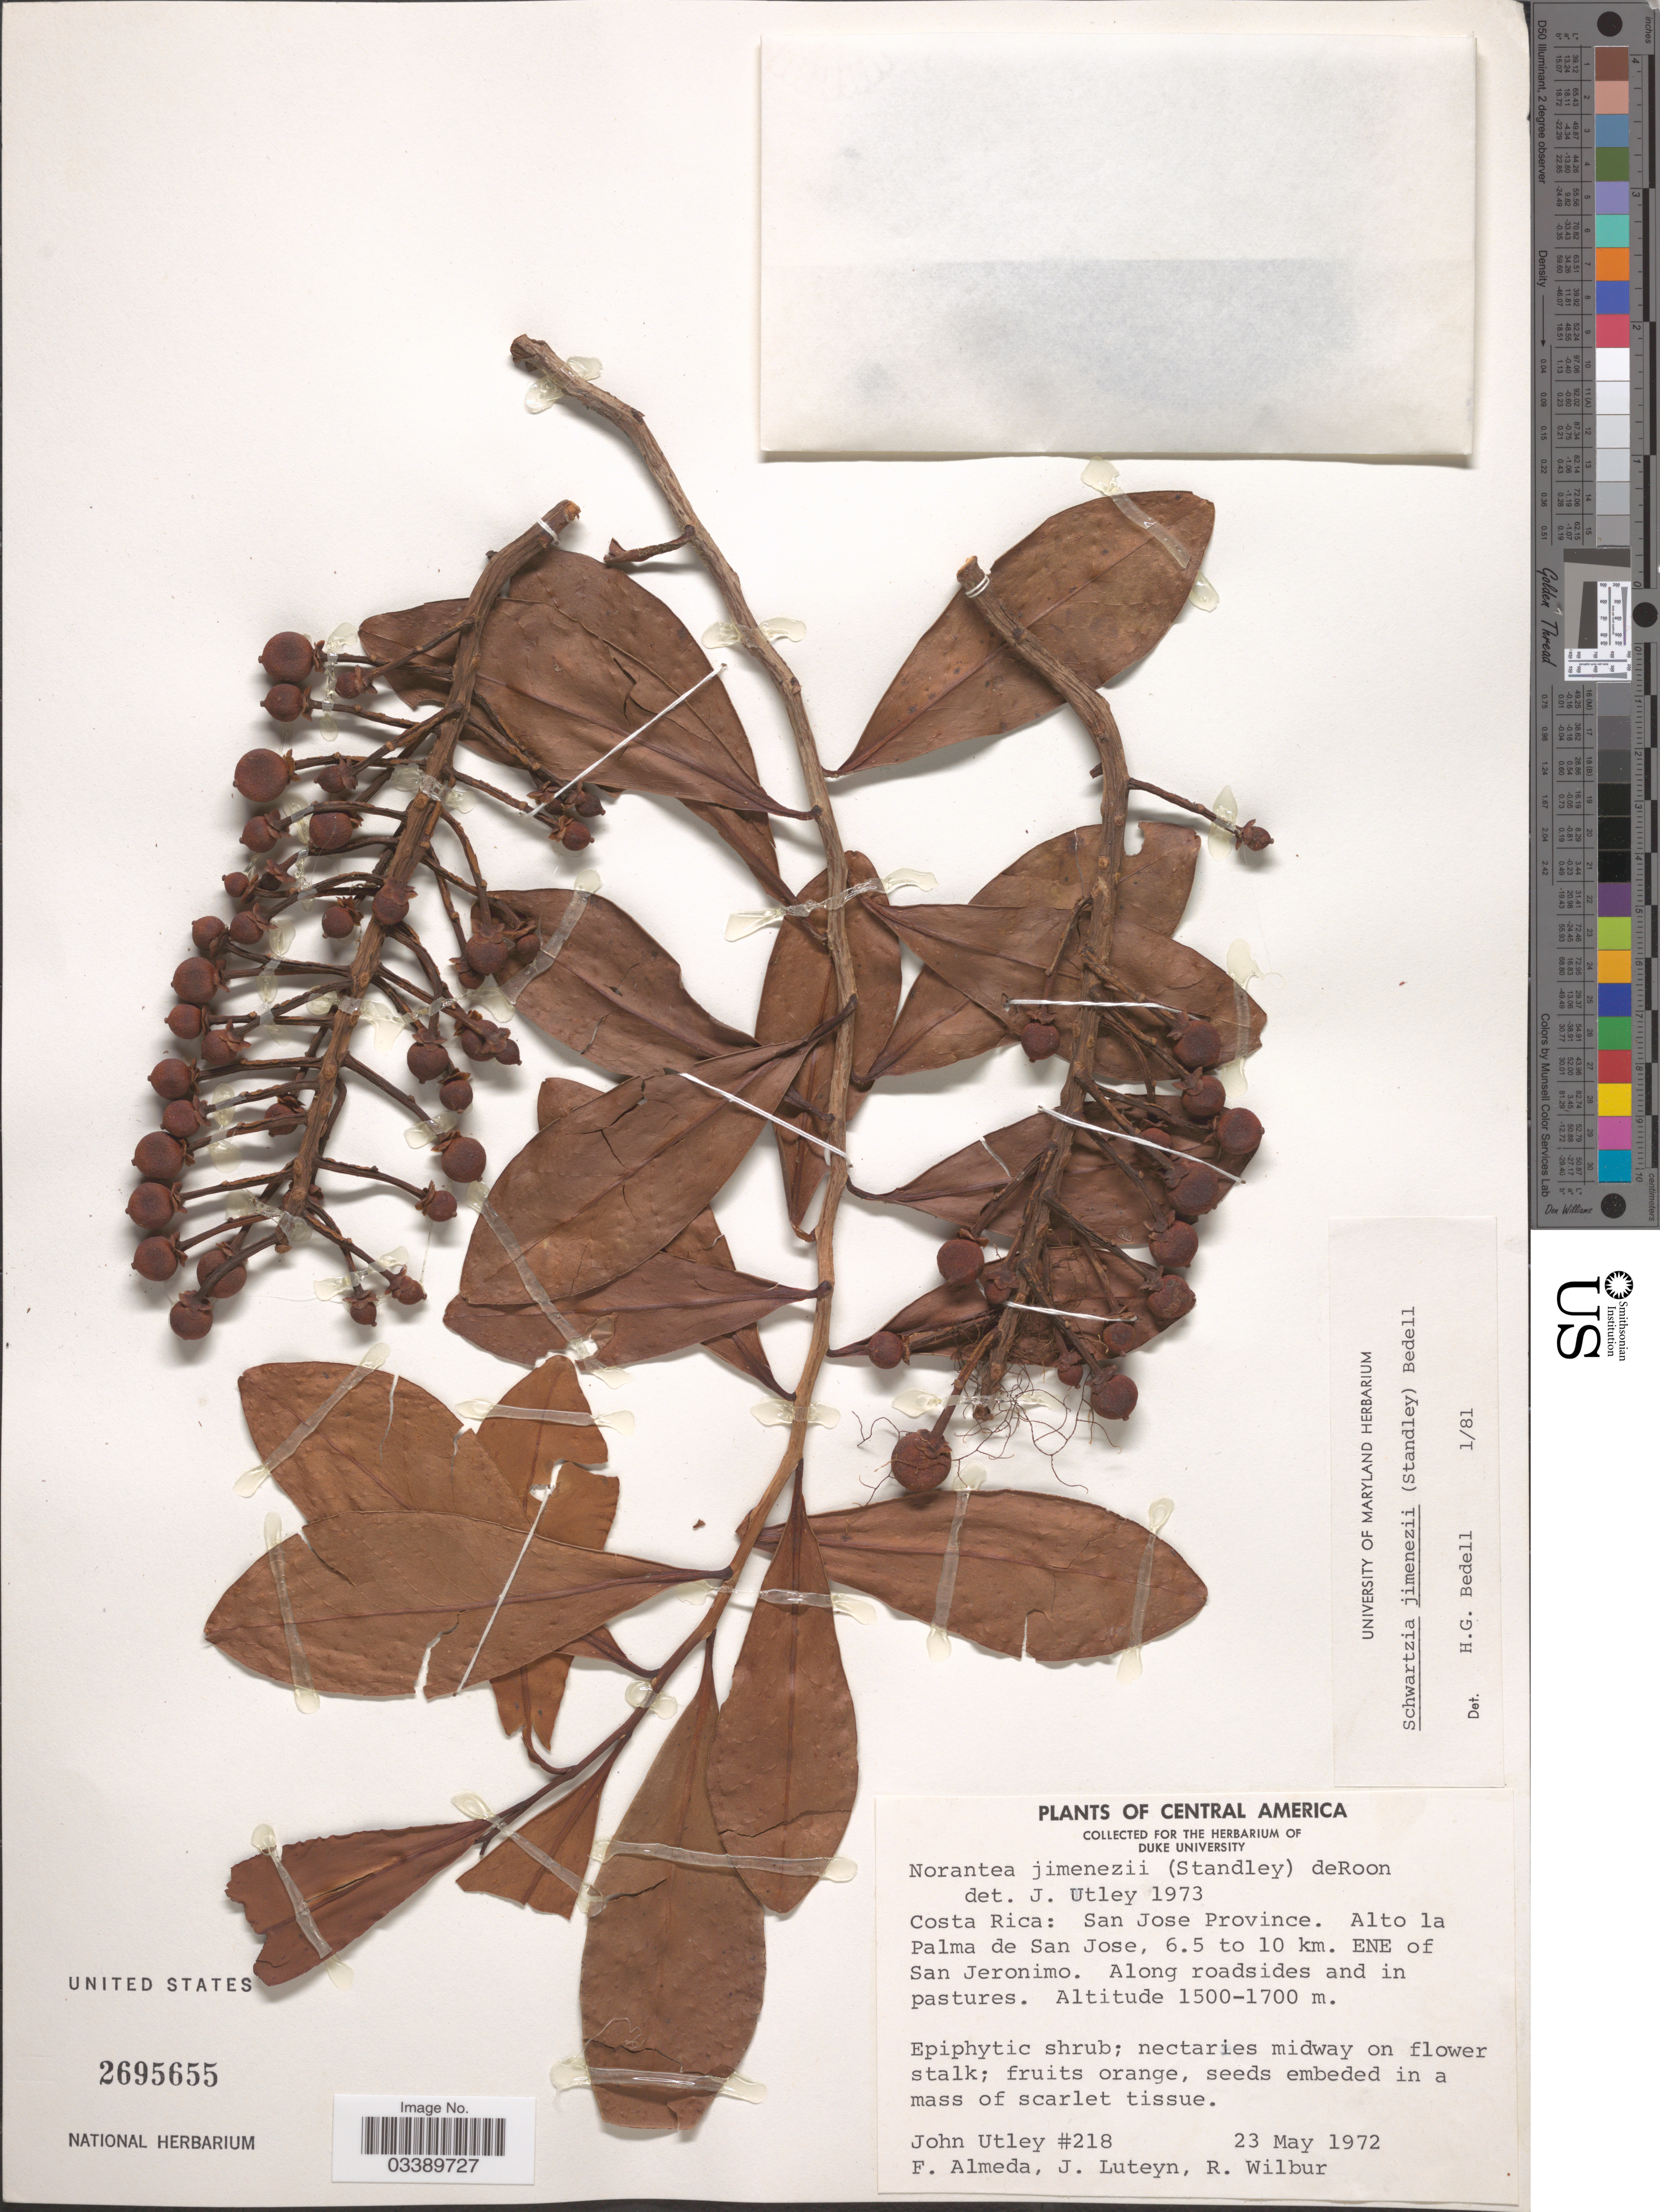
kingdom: Plantae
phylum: Tracheophyta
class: Magnoliopsida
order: Ericales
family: Marcgraviaceae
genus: Schwartzia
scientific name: Schwartzia jimenezii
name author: (Standl.) Bedell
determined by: Bedell, H. G.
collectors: J. F. Utley, F. Almeda, J. L. Luteyn & R. L. Wilbur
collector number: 218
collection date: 1972-05-23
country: Costa Rica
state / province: San José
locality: Alto la Palma de San Jose, 6.5 to 10 km. ENE of San Jeronimo.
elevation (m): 1500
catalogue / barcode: US 2695655